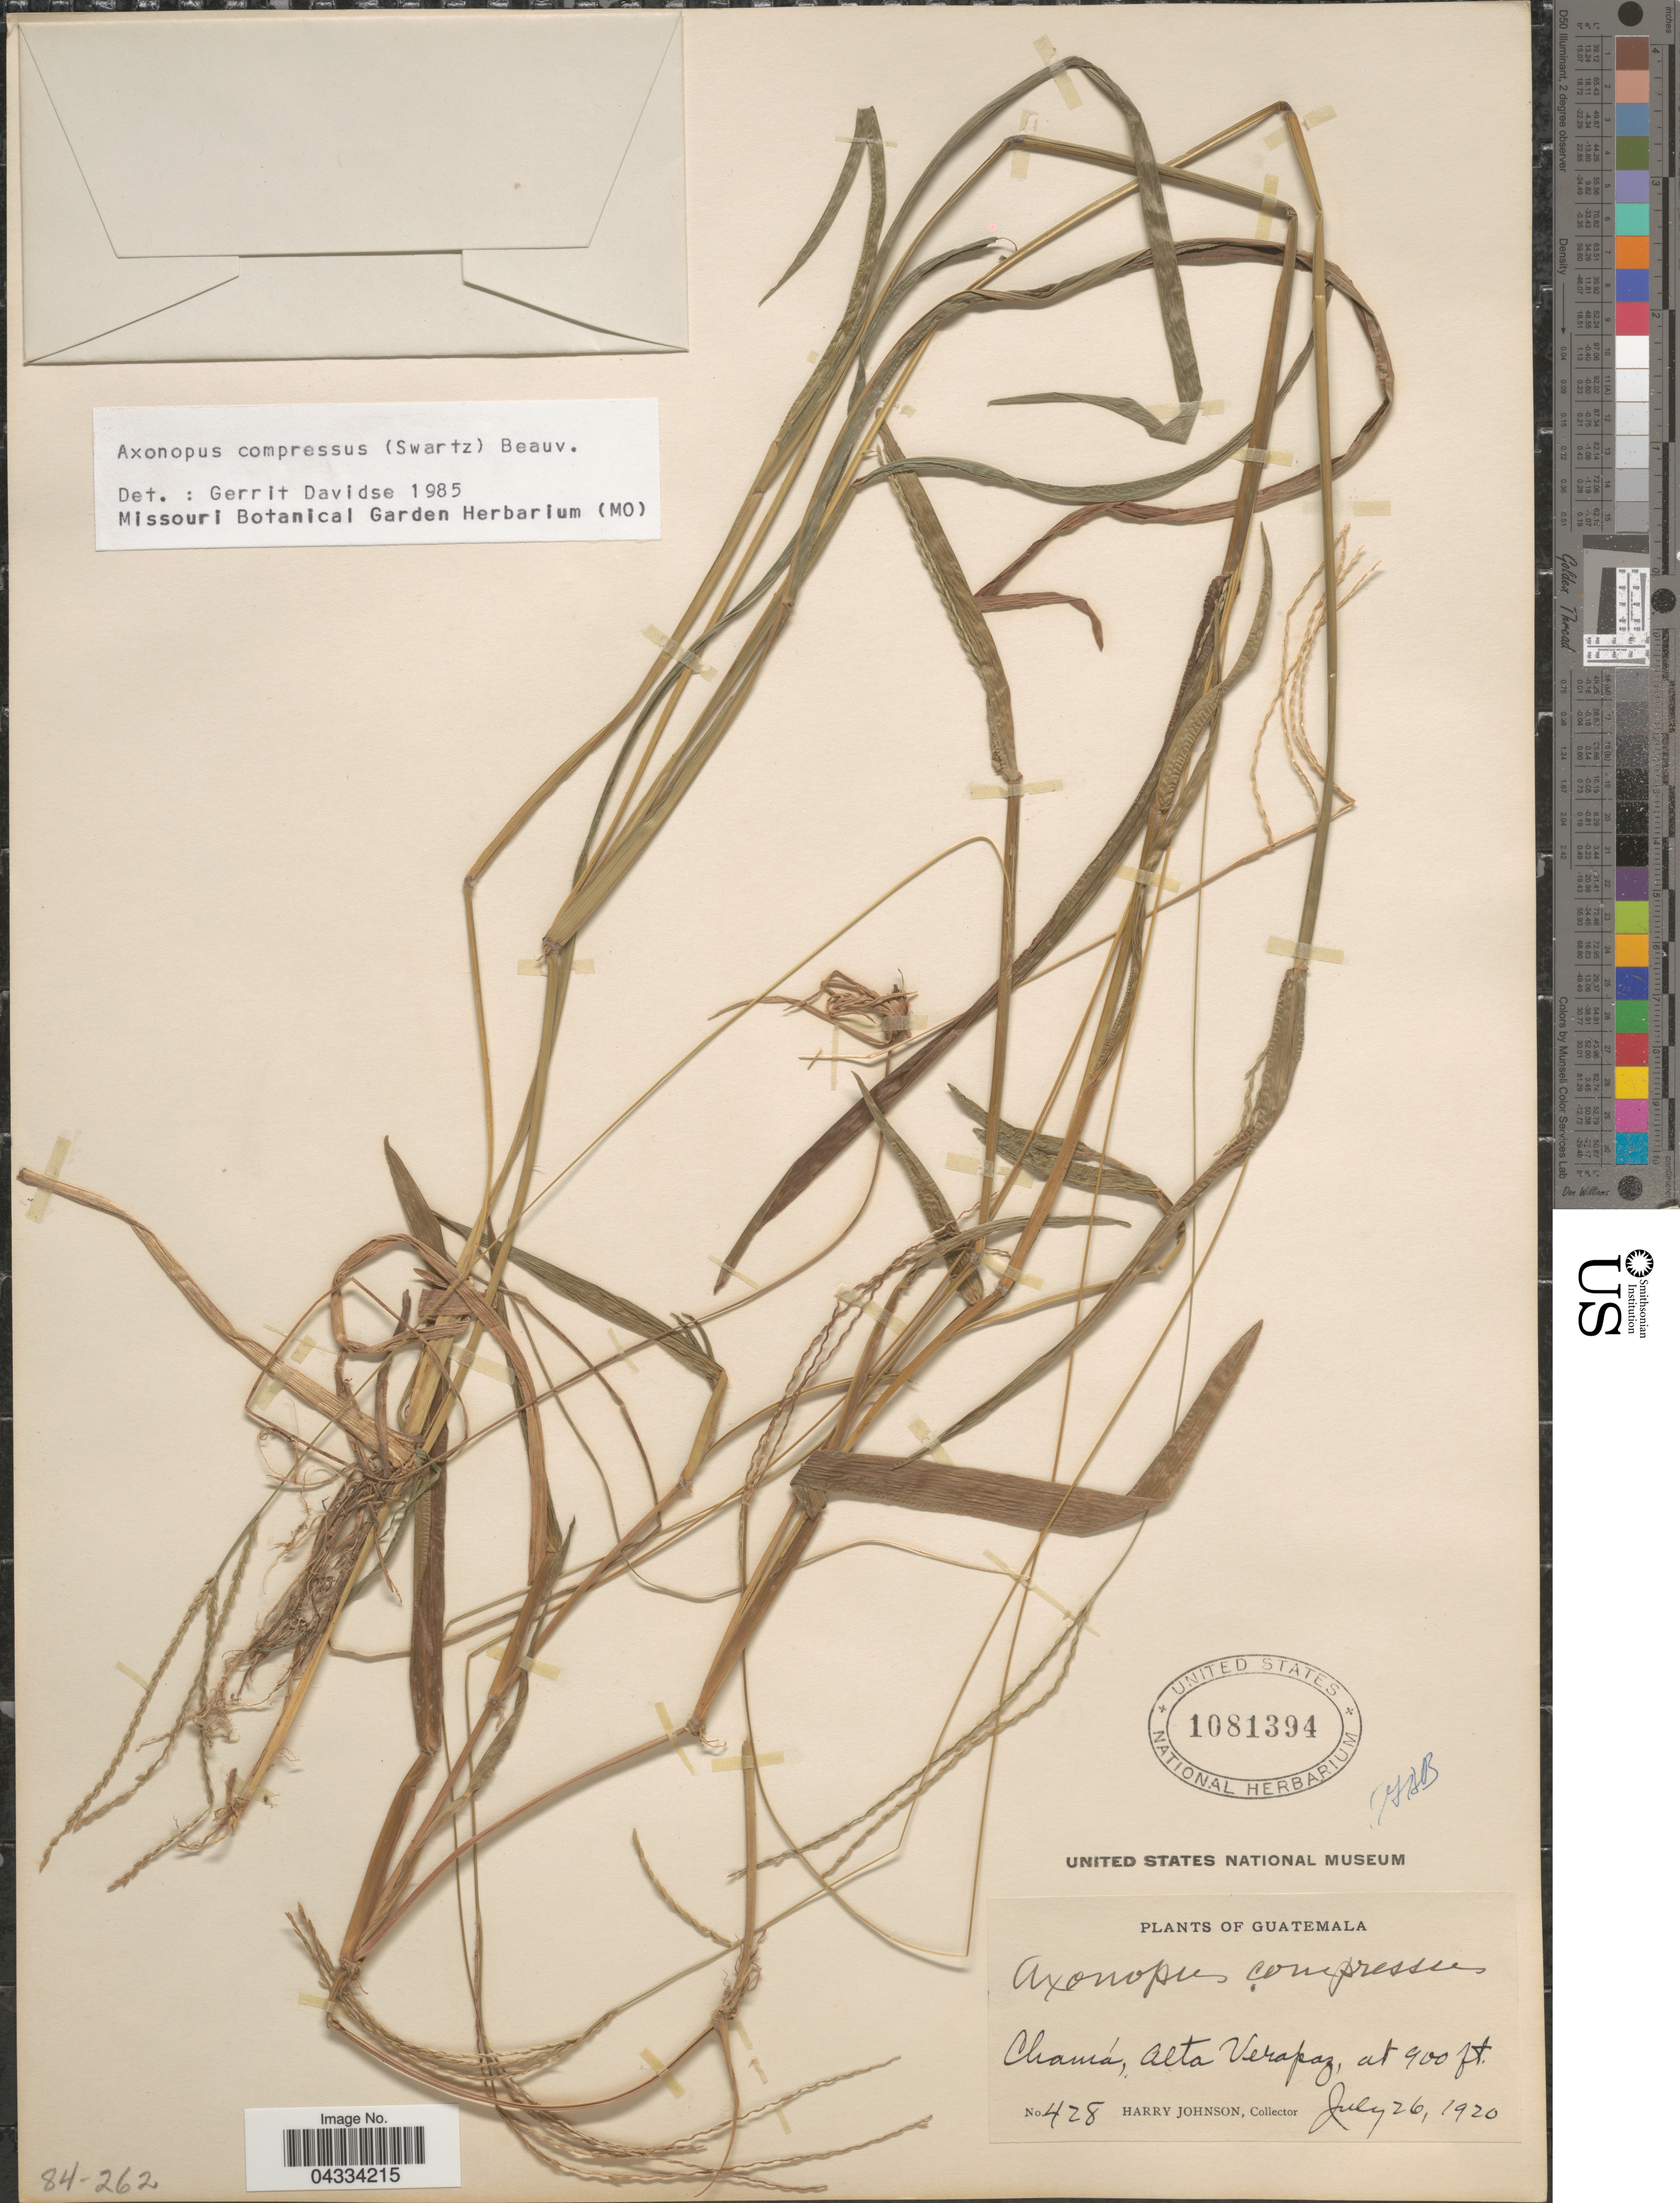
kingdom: Plantae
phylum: Tracheophyta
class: Liliopsida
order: Poales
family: Poaceae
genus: Axonopus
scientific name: Axonopus compressus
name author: (Sw.) P. Beauv.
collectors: H. Johnson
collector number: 428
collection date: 1920-07-26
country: Guatemala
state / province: Alta Verapaz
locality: Chamá.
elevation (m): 274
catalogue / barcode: US 1081394